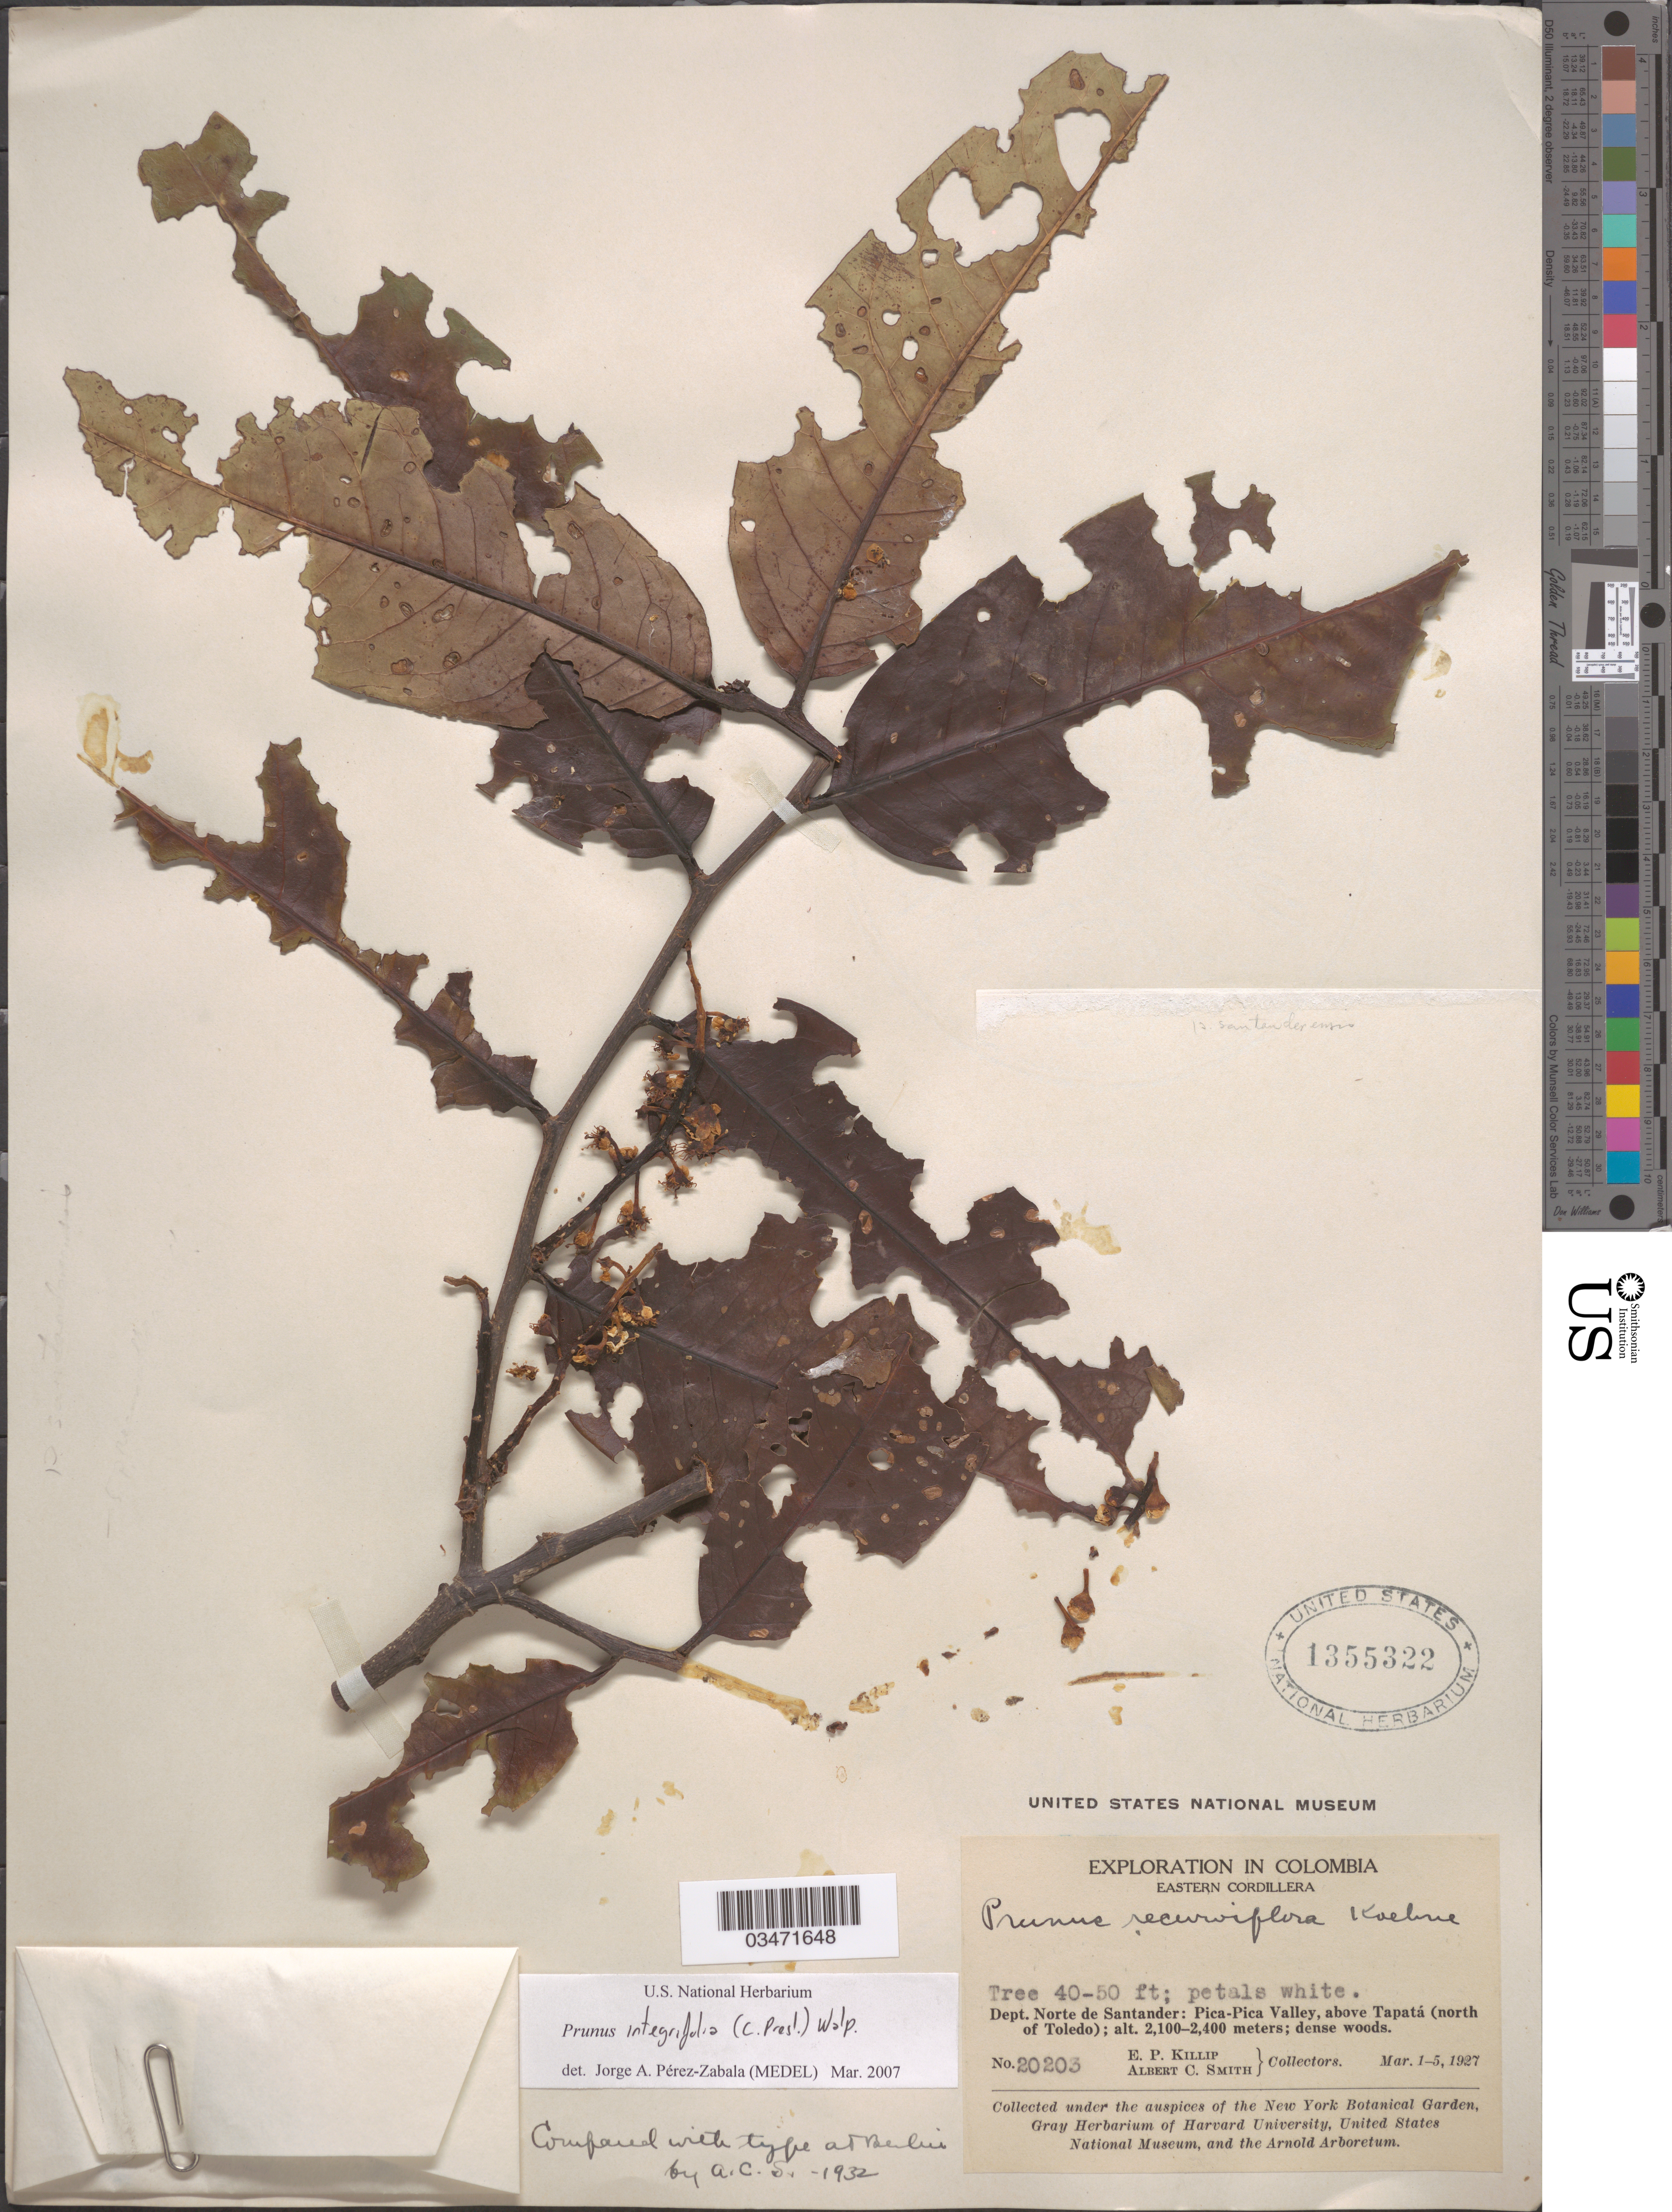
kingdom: Plantae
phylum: Tracheophyta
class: Magnoliopsida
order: Rosales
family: Rosaceae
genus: Prunus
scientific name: Prunus integrifolia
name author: (C. Presl) Walp.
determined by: Pérez-Zabala, Jorge A.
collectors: E. P. Killip & A. C. Smith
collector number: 20203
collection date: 1927-03-01/1927-03-05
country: Colombia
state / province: Norte de Santander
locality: Pica-Pica Valley, above Tapatá (north of Toledo)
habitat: Dense woods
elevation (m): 2100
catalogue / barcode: US 1355322